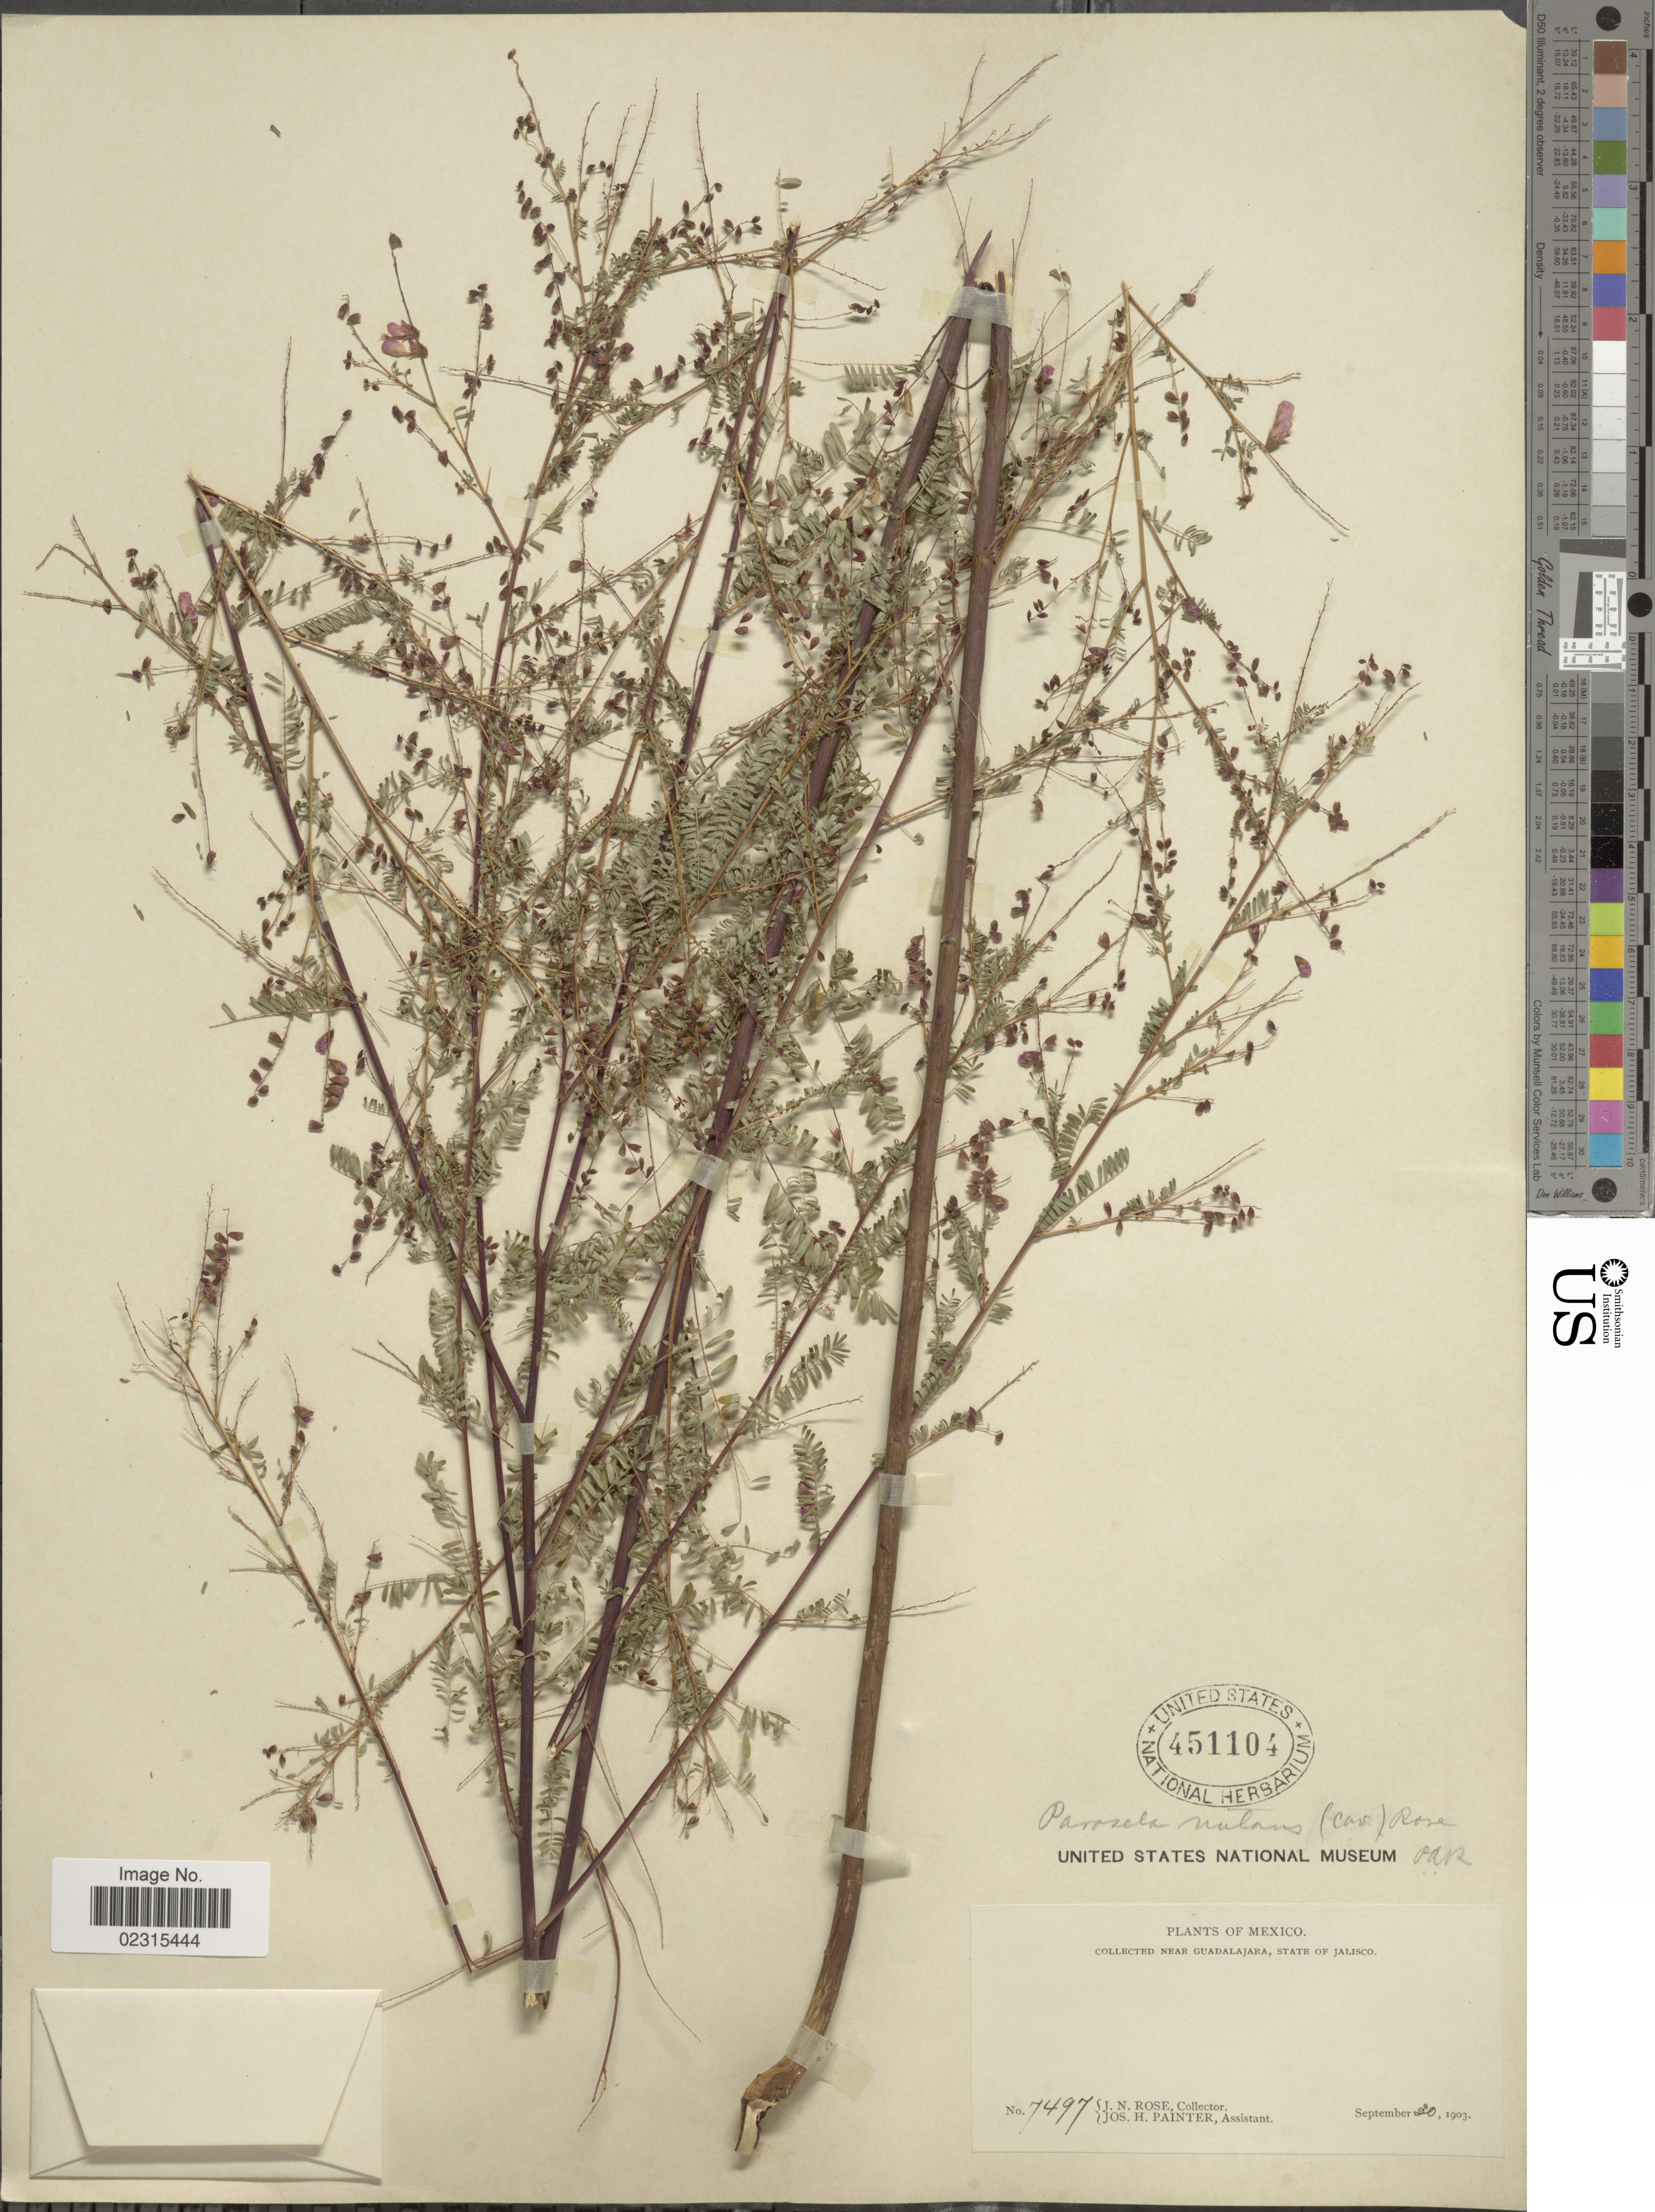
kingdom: Plantae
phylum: Tracheophyta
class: Magnoliopsida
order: Fabales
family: Fabaceae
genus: Marina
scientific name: Marina nutans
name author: (Cav.) Barneby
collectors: J. N. Rose & J. H. Painter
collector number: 7497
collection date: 1903-09-30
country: Mexico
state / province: Jalisco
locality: Near Guadalajara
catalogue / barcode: US 451104